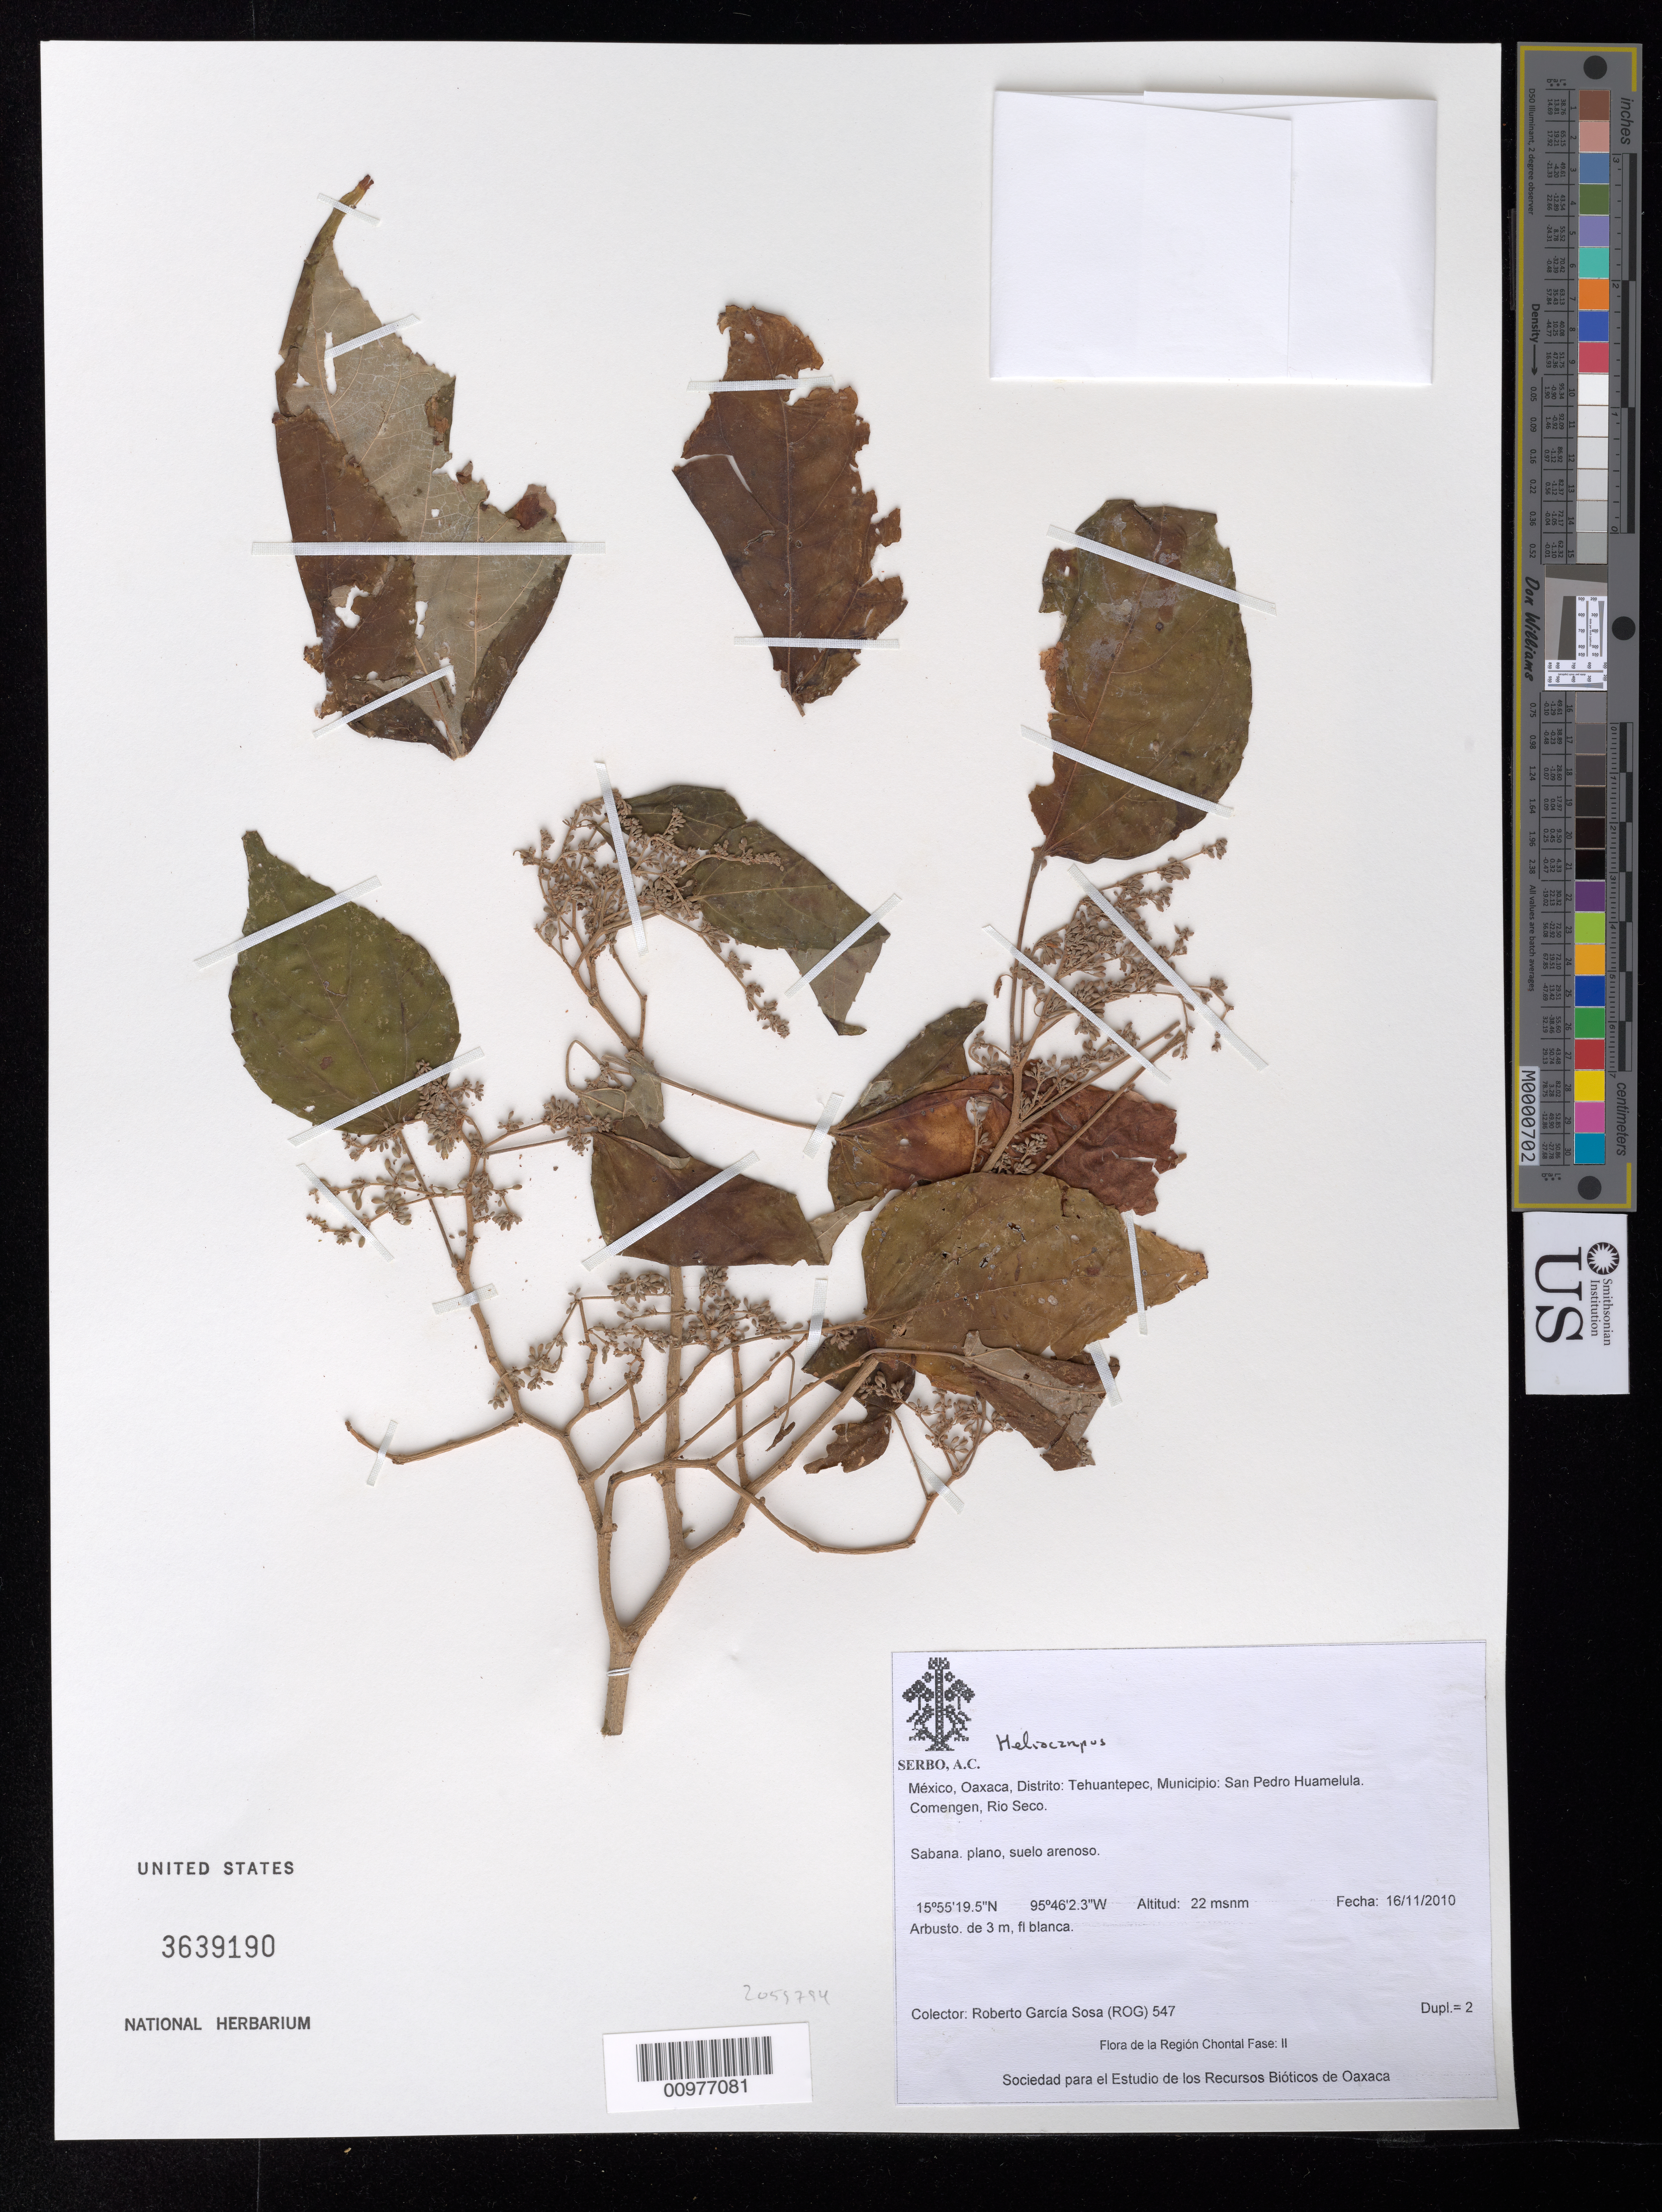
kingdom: Plantae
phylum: Tracheophyta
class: Magnoliopsida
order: Malvales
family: Malvaceae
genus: Heliocarpus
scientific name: Heliocarpus pallidus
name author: Rose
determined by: Dorr, Laurence J., Curator (BOT), Smithsonian Institution - National Museum of Natural History (UNITED STATES)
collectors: R. Garcia Sosa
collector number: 547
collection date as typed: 16/11/2010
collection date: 2010-11-16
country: Mexico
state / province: Oaxaca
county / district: Tehuantepec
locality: Municipio: San Pedro Huamelula. Comengen, Rio Seco.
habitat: sabana. plano, suelo arenoso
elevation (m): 22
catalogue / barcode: US 3639190